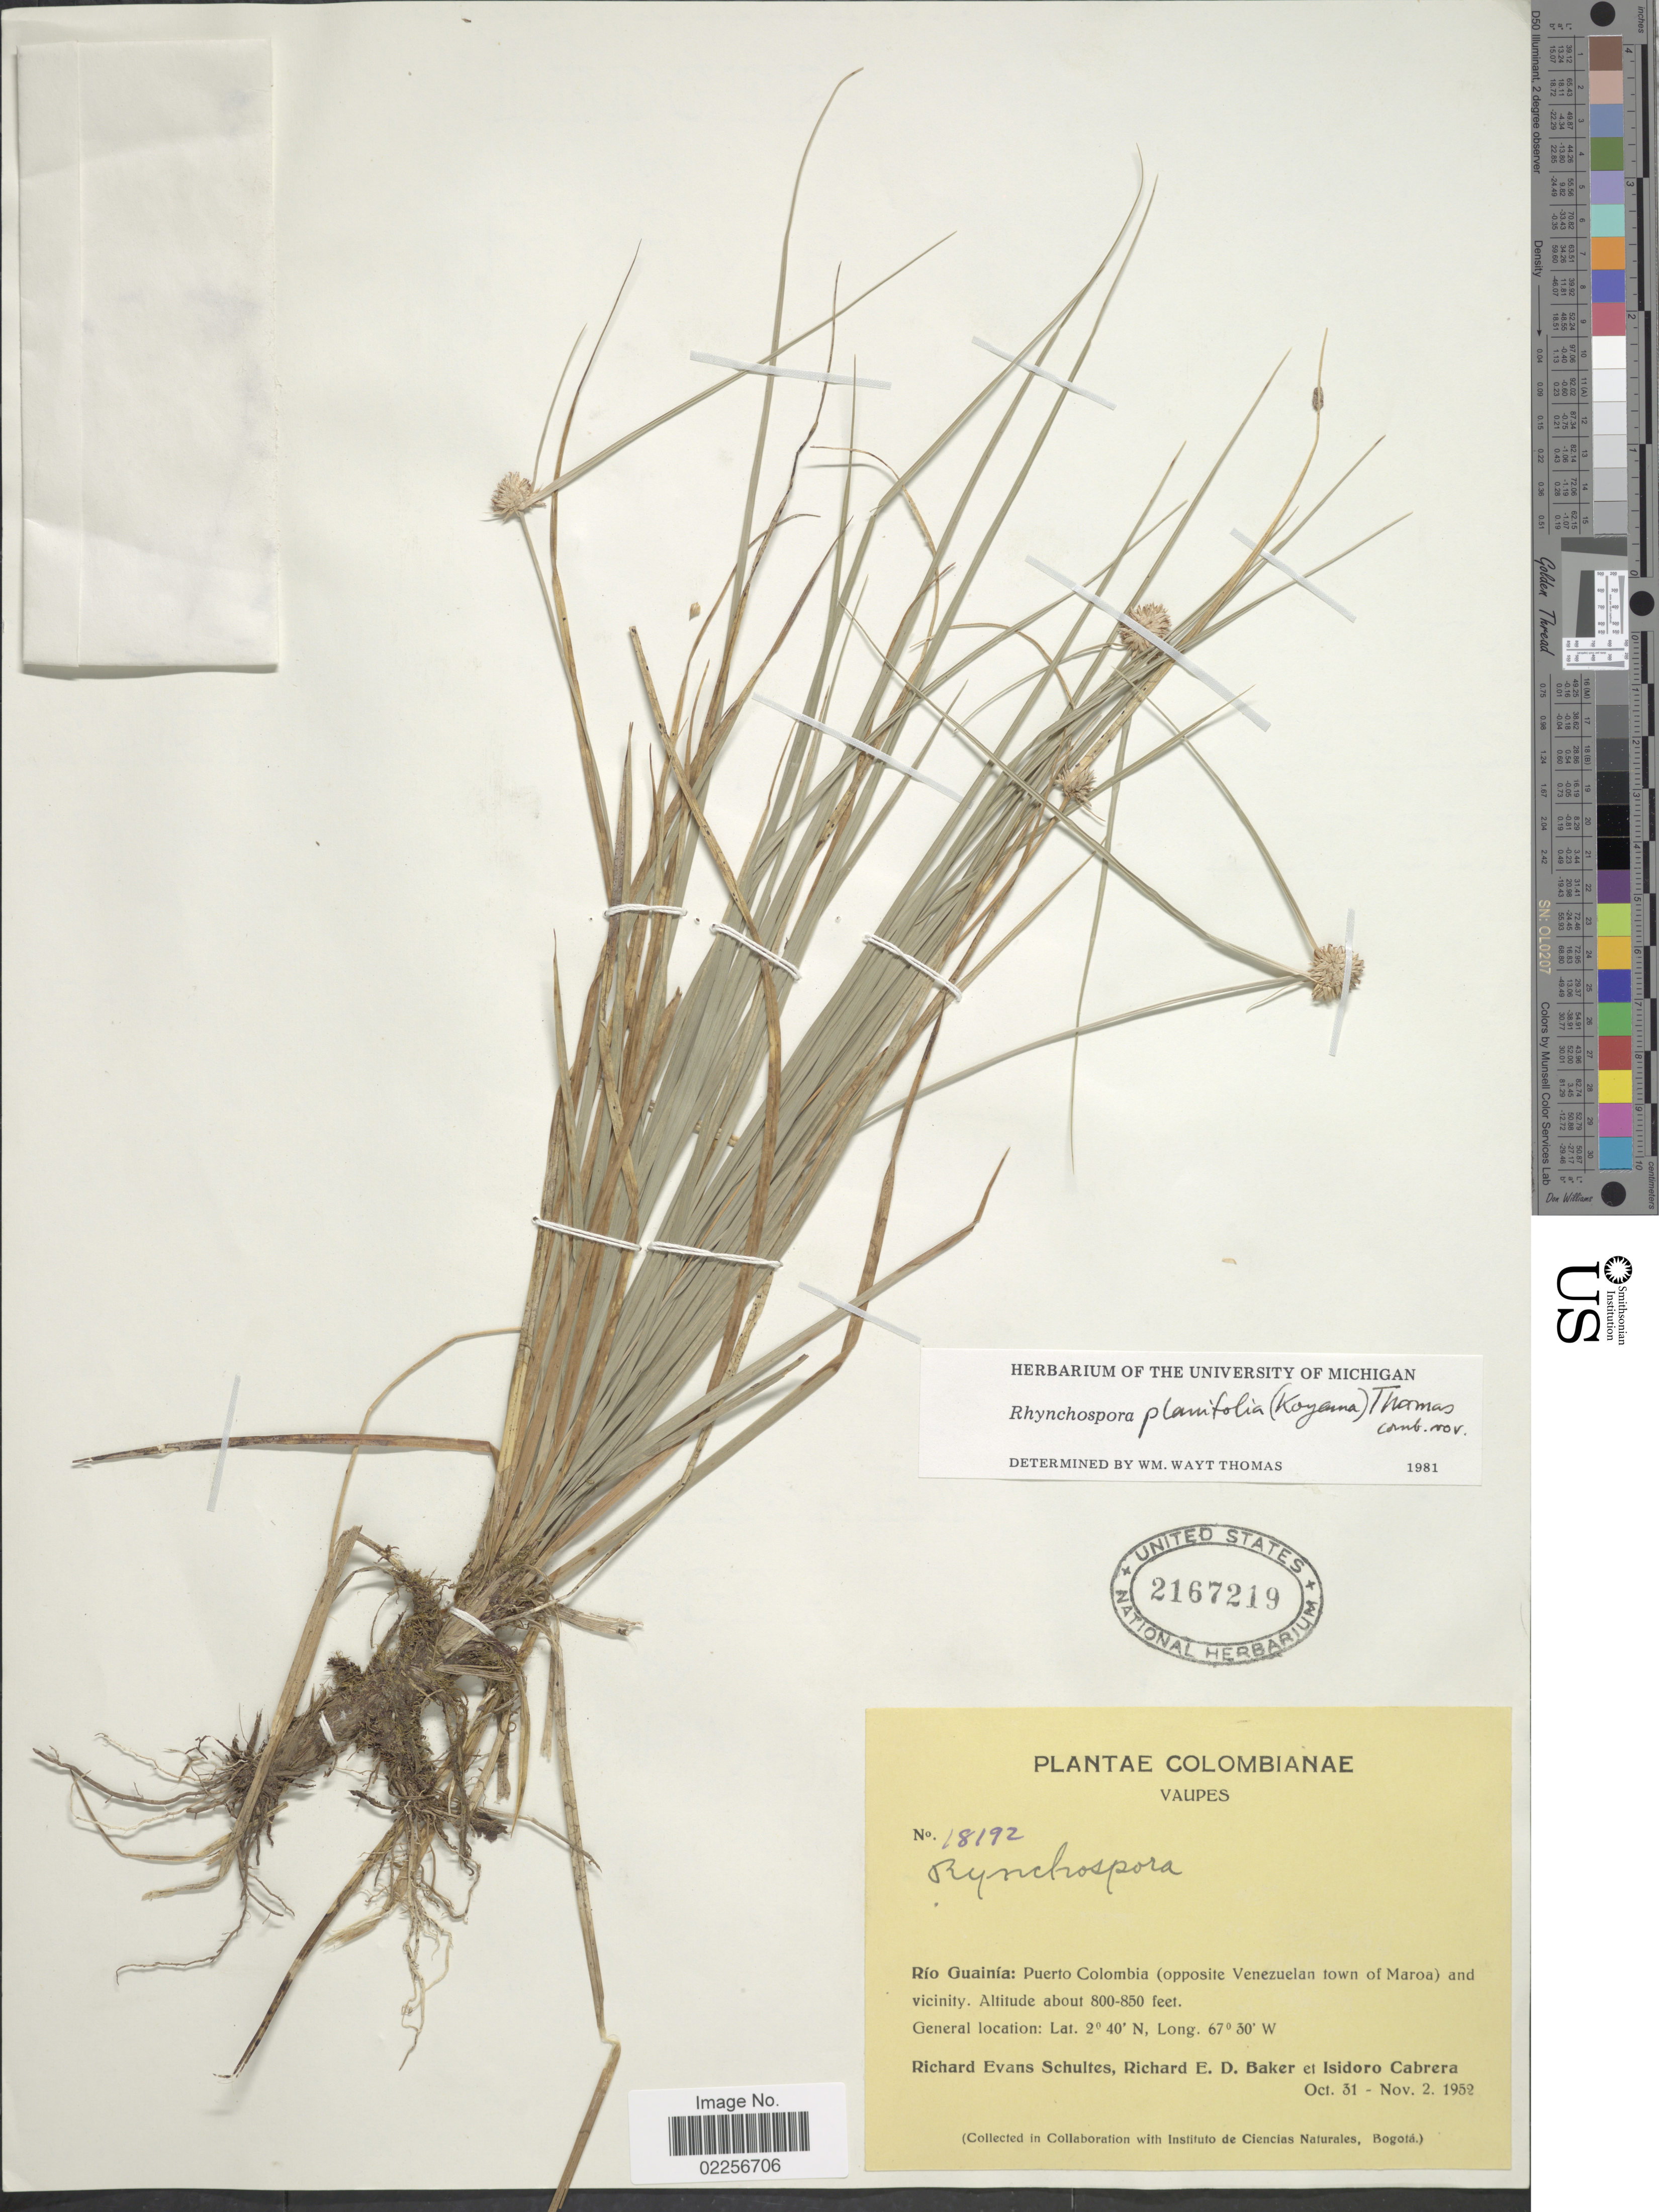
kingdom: Plantae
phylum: Tracheophyta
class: Liliopsida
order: Poales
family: Cyperaceae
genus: Rhynchospora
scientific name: Rhynchospora planifolia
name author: (T. Koyama) W.W. Thomas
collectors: R. E. Schultes, R. E. D. Baker & I. Cabrera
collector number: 18192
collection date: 1952-10-31/1952-11-02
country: Colombia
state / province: Vaupés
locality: Rio Guainia, Puerto Colombia (opposite Venezuelan town of Maroa) and Vicinity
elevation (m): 244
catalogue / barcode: US 2167219